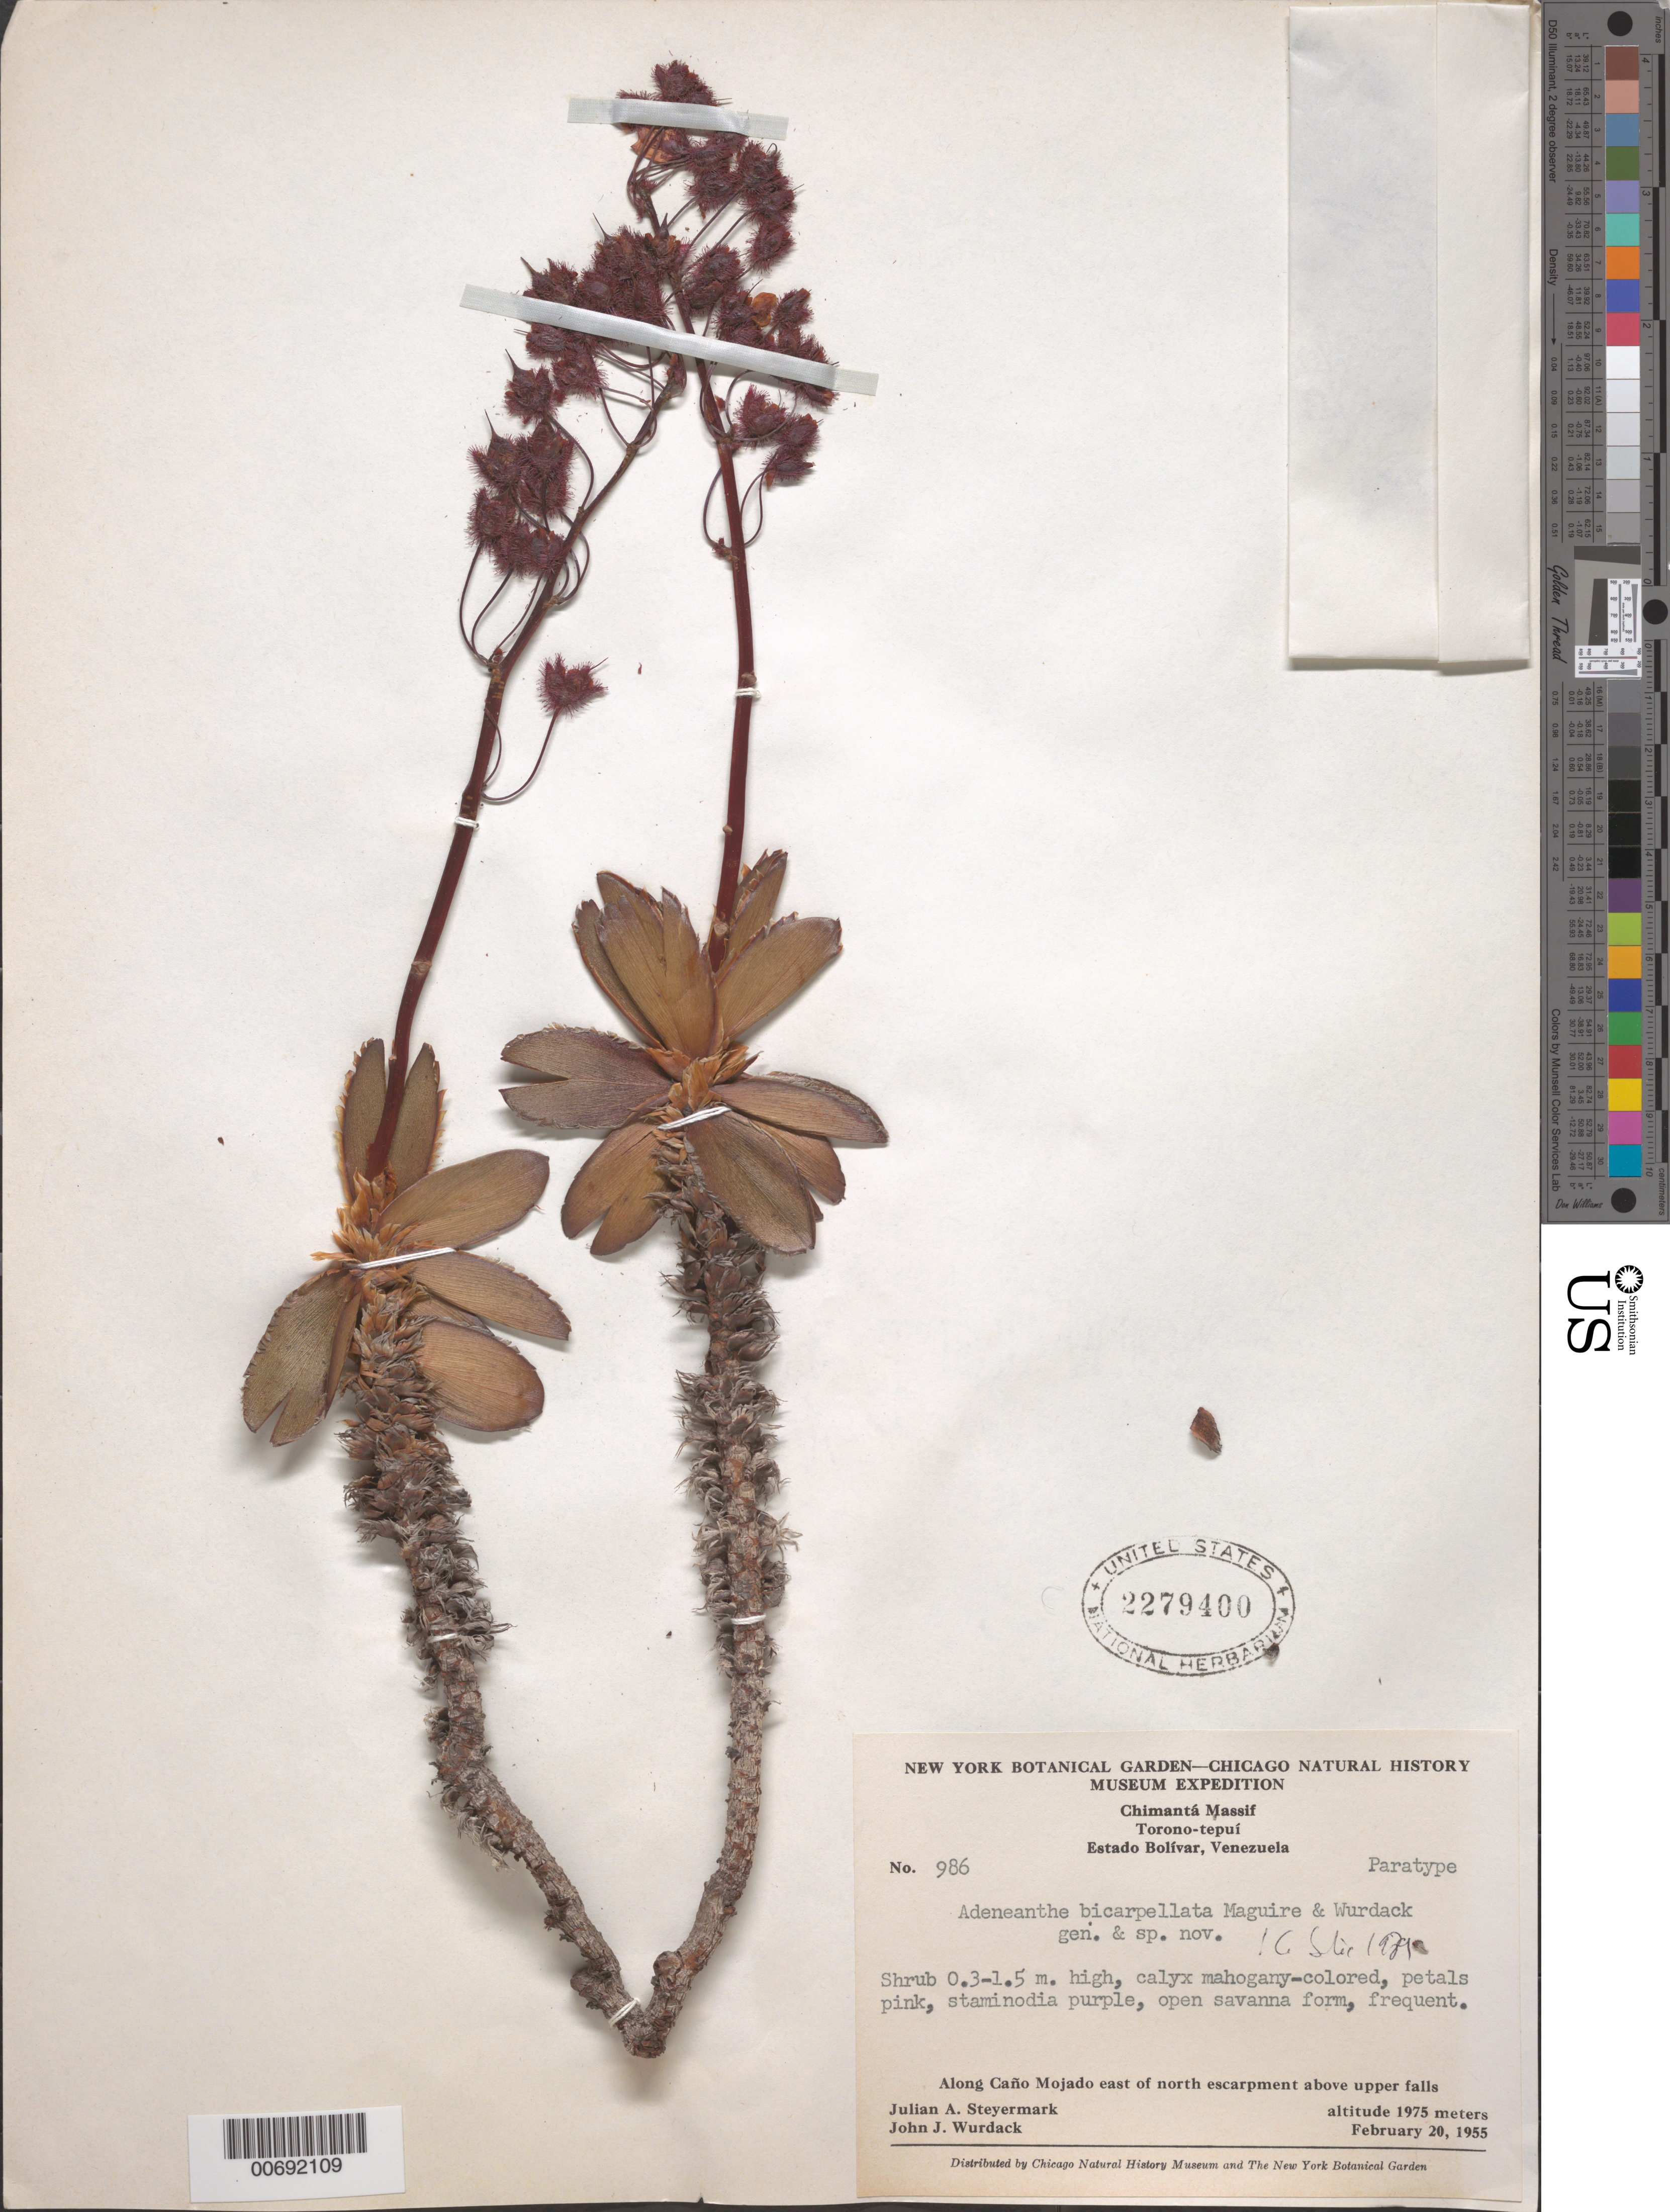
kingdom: Plantae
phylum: Tracheophyta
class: Magnoliopsida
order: Malpighiales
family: Ochnaceae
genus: Tyleria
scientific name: Tyleria bicarpellata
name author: (Maguire et al.) M.C.E. Amaral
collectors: J. Steyermark & J. J. Wurdack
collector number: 55 986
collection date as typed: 20-Feb-55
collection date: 1955-02-20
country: Venezuela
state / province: Bolívar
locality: Chimantá Massif, Torono-tepuí, Caño Mojado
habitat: Open savana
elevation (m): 1975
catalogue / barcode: US 2279400